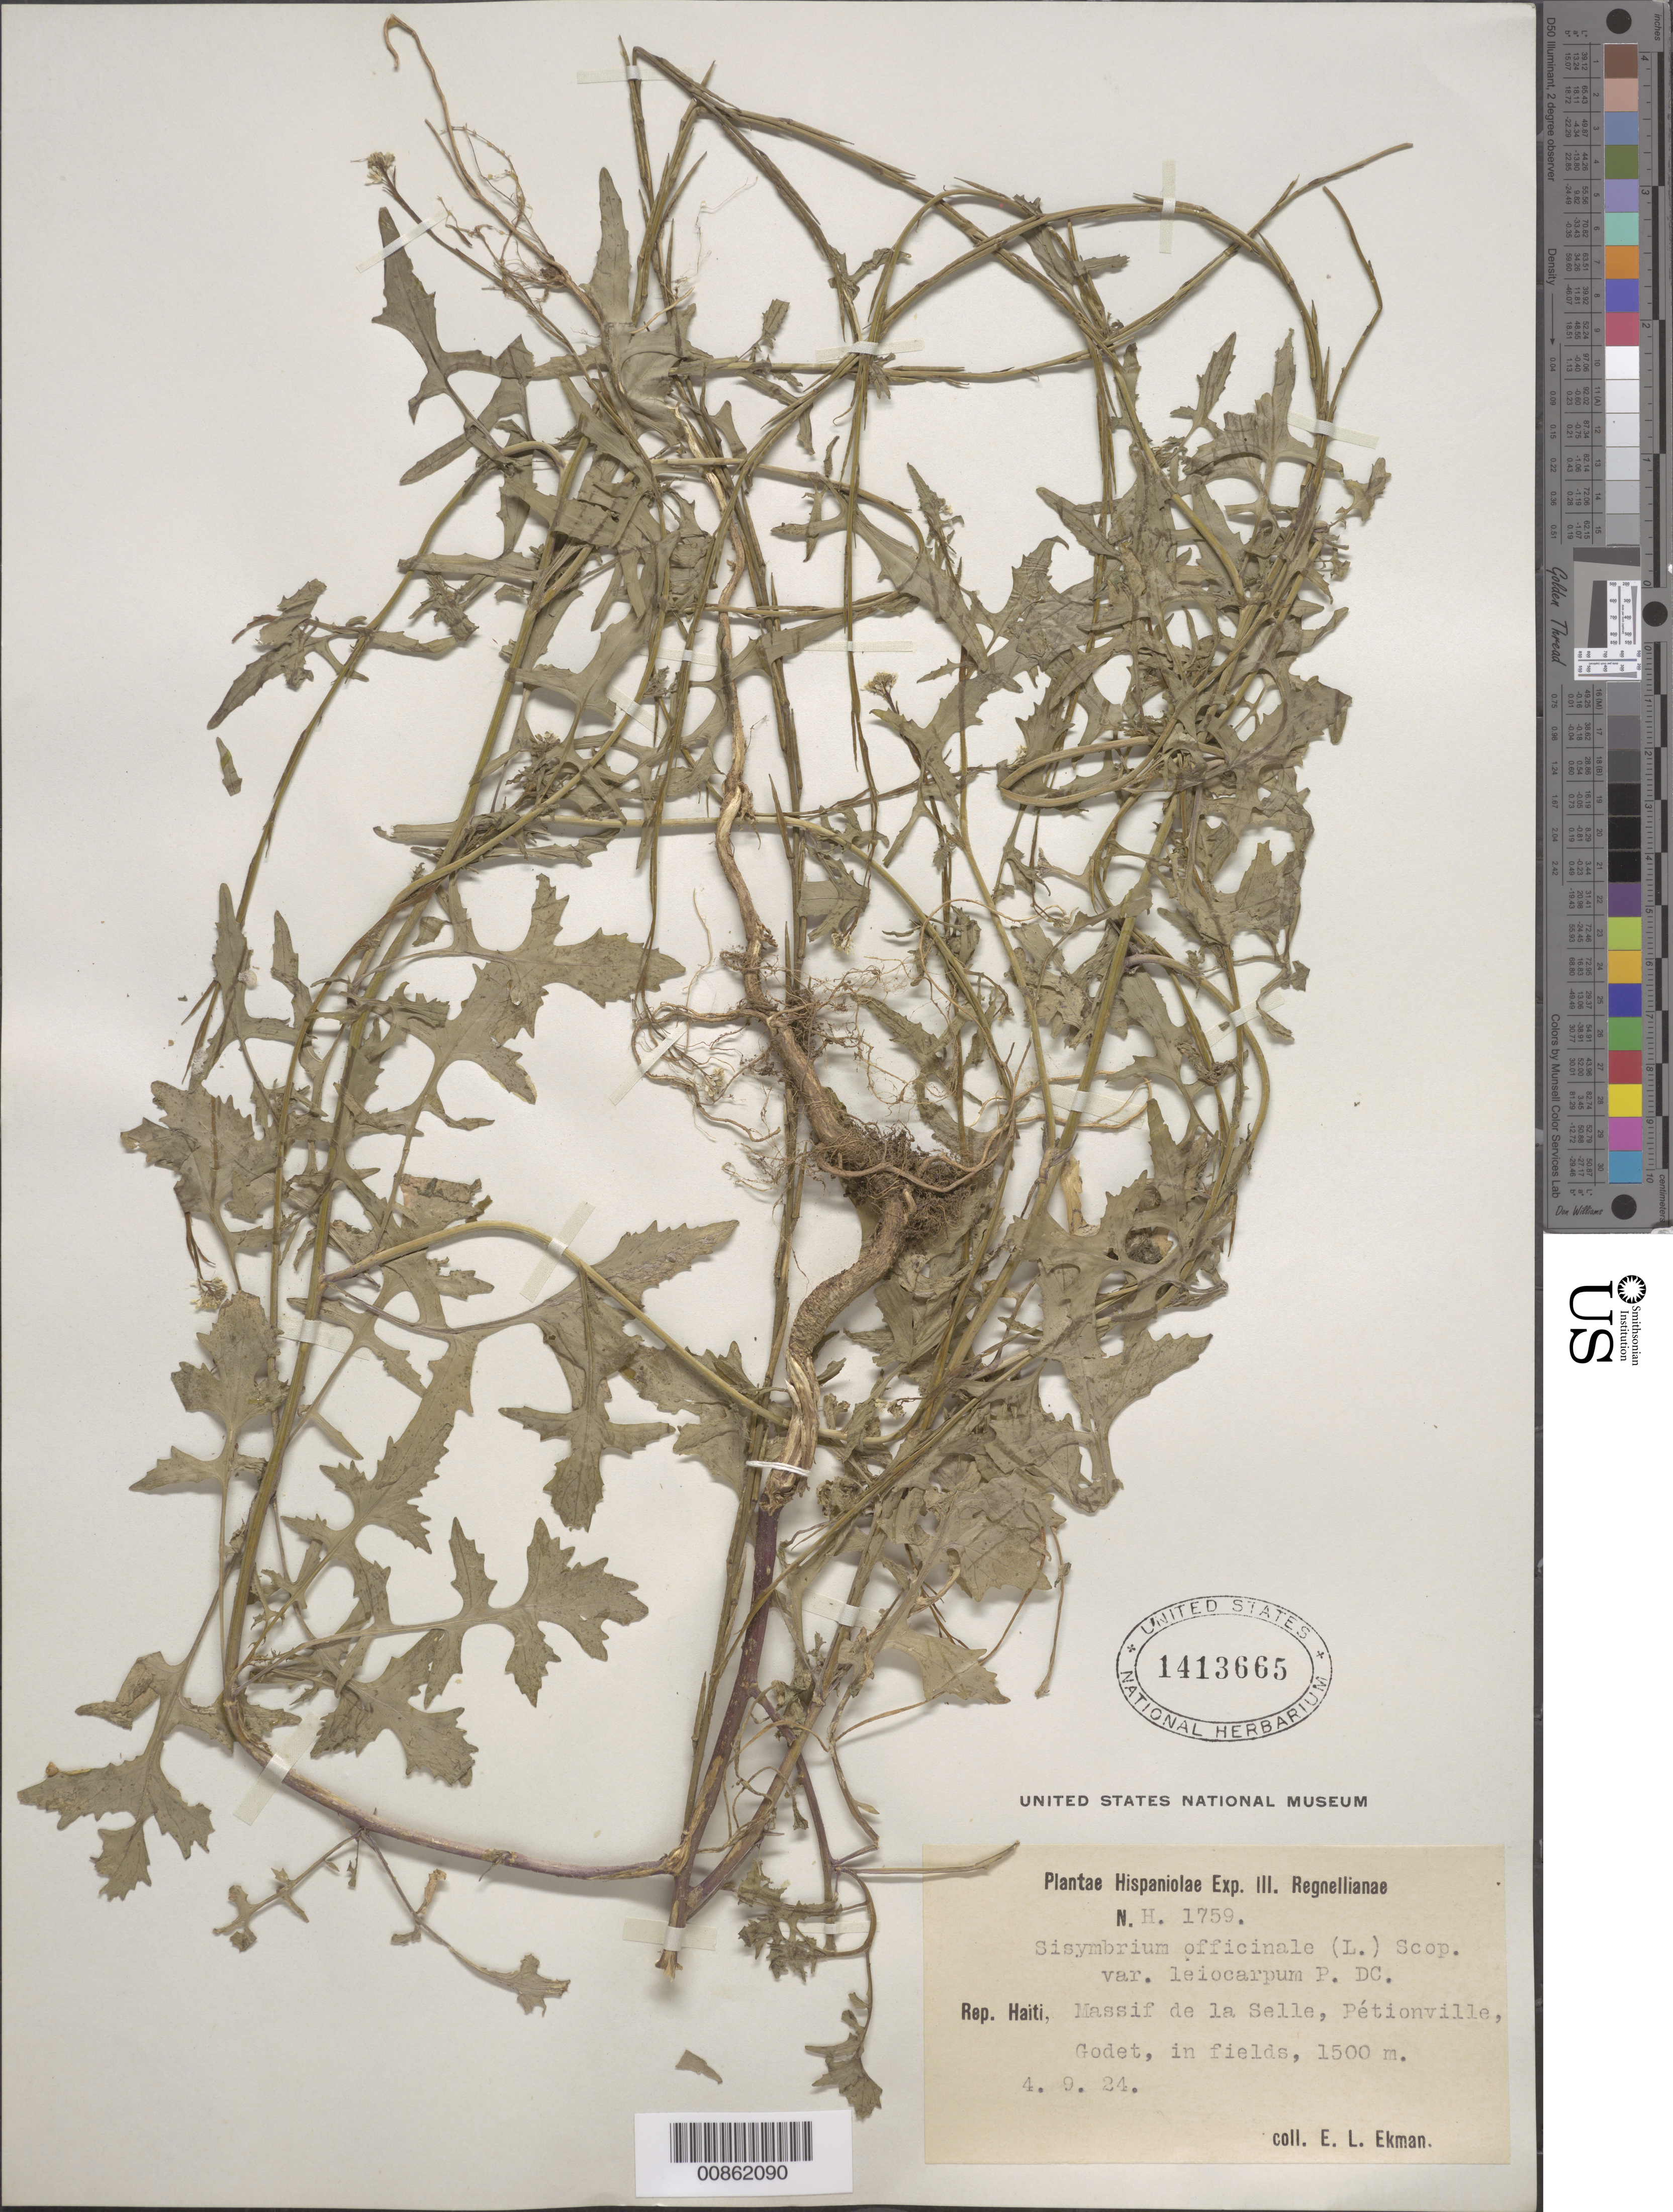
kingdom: Plantae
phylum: Tracheophyta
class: Magnoliopsida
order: Brassicales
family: Brassicaceae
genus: Sisymbrium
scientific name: Sisymbrium officinale var. leiocarpum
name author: DC.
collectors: E. L. Ekman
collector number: H 1759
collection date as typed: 04 Sep 1924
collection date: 1924-09-04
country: Haiti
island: Hispaniola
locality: Massif de la Selle, Pétionville, Godet.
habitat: In fields.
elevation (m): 1500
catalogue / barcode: US 1413665